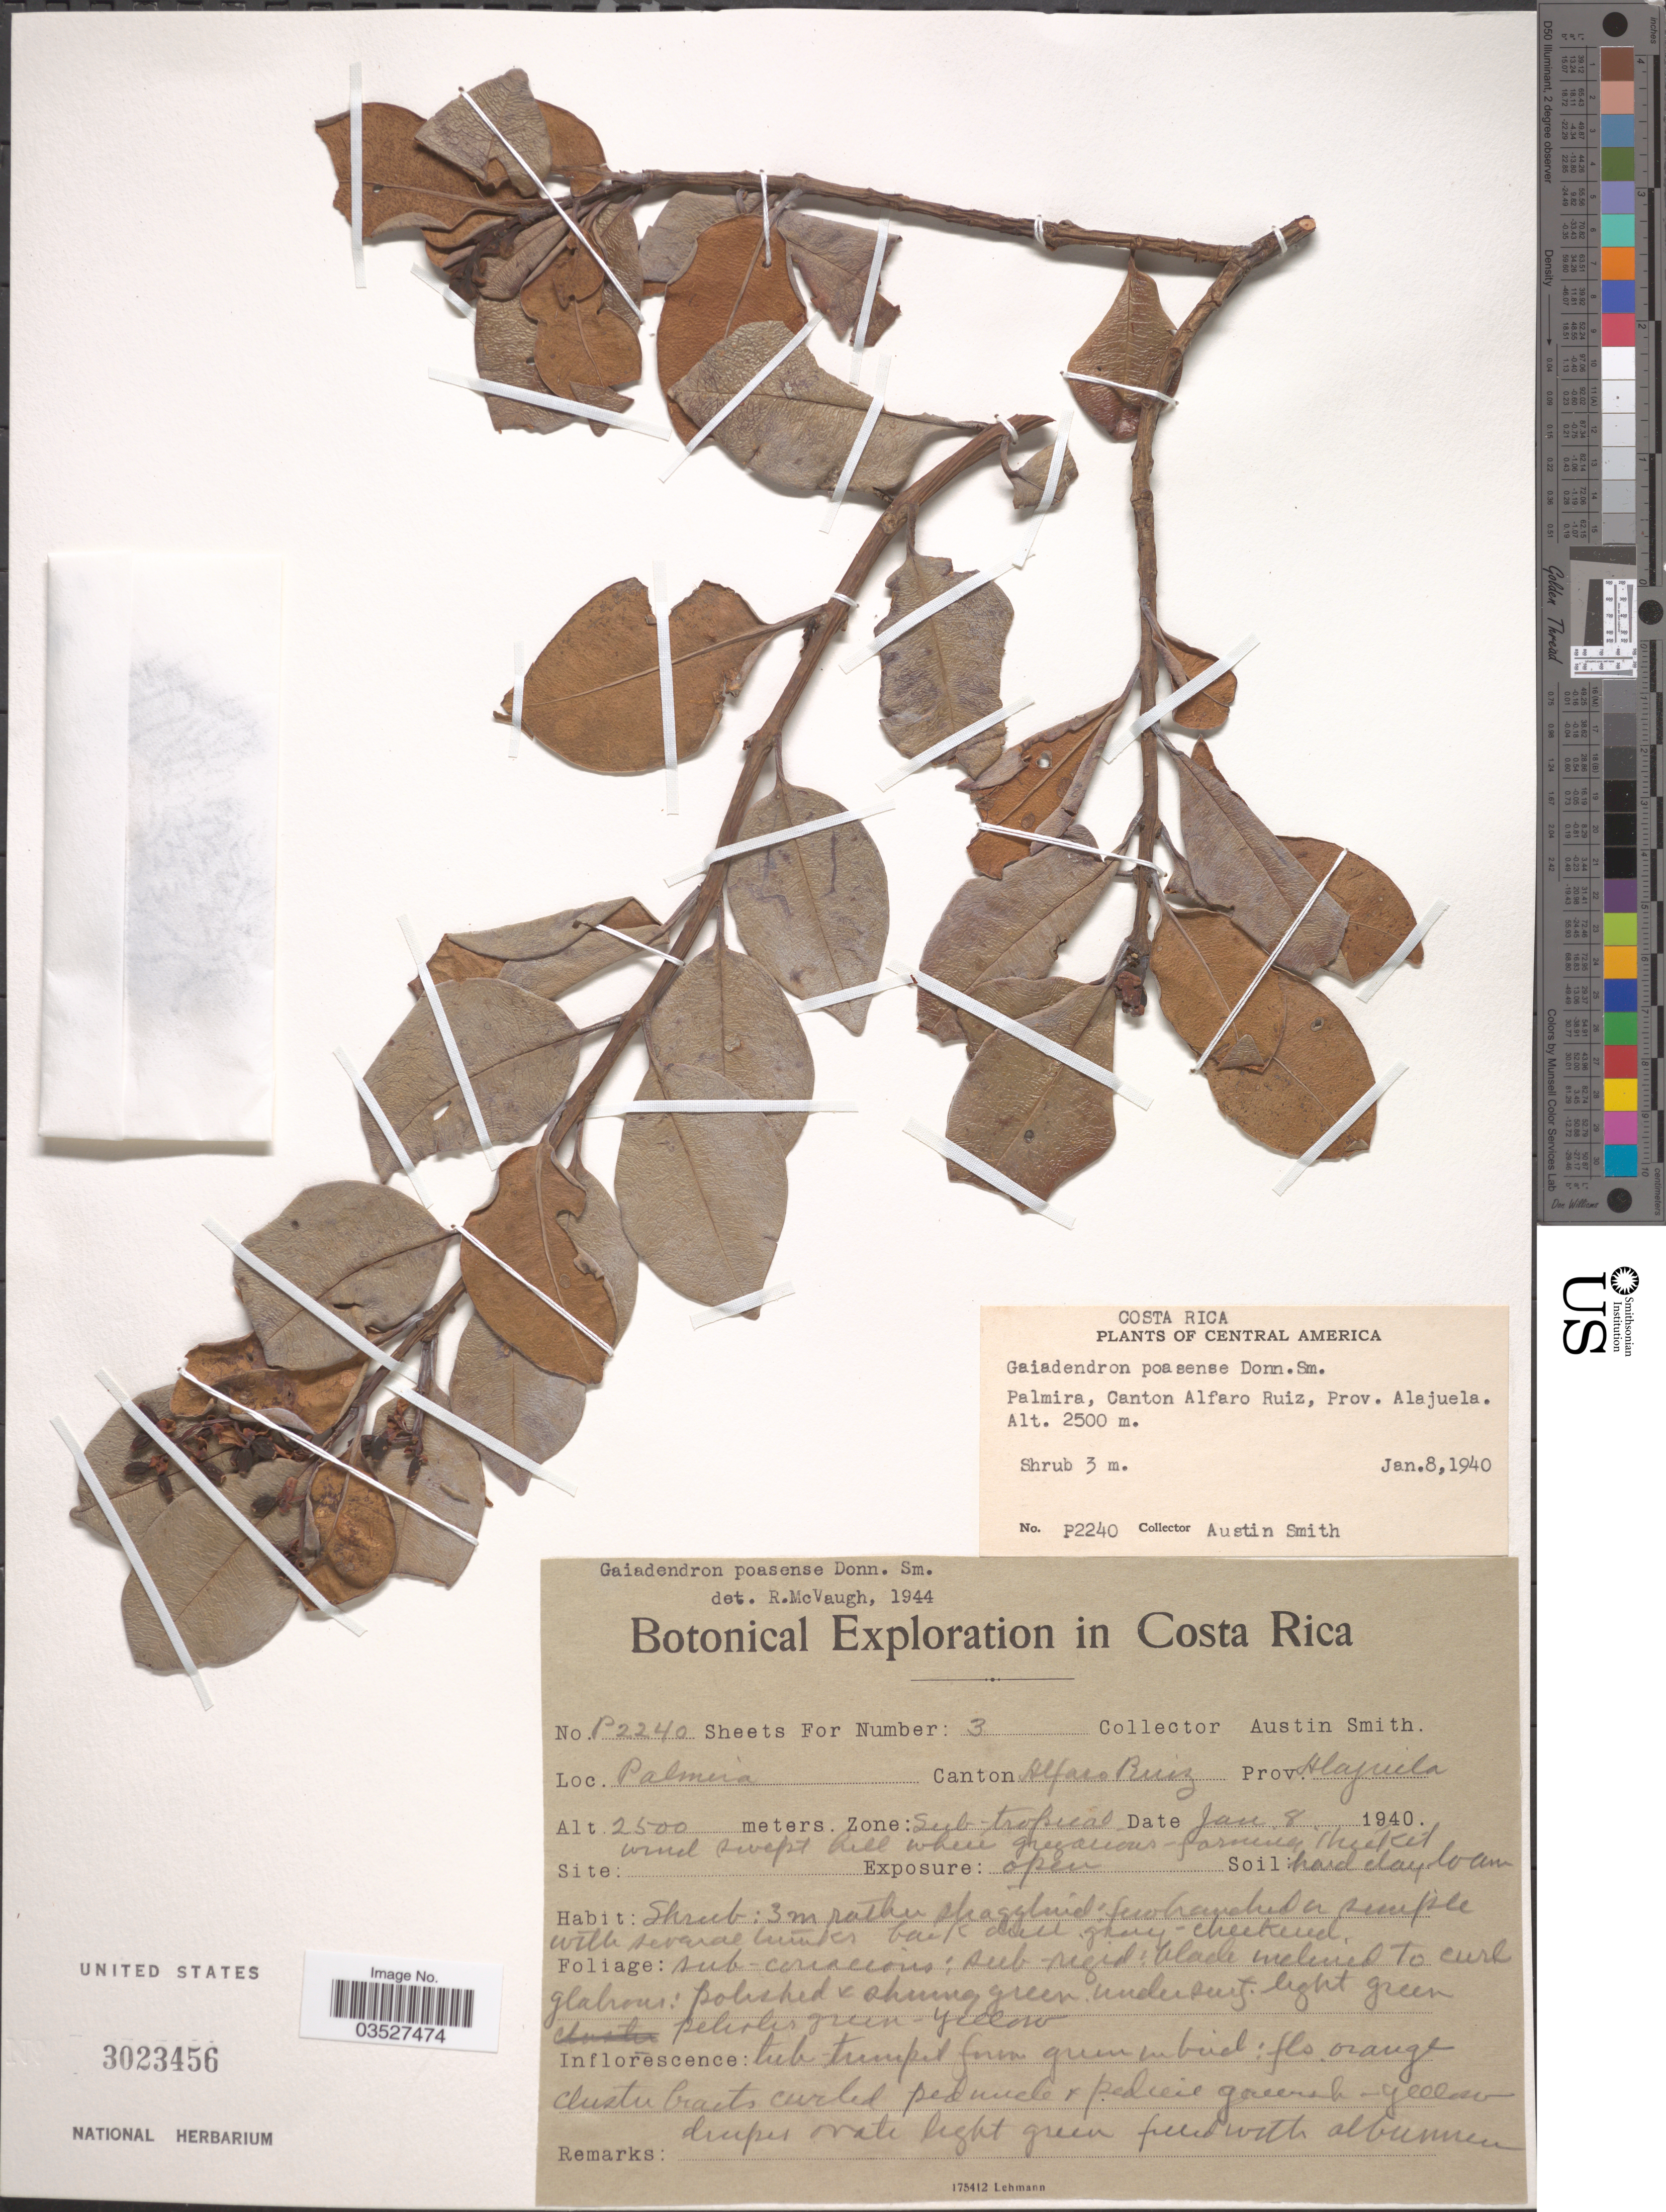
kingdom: Plantae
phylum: Tracheophyta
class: Magnoliopsida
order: Santalales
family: Loranthaceae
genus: Gaiadendron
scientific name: Gaiadendron punctatum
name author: (Ruiz & Pav.) G. Don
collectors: Aust P. Smith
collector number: P2240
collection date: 1940-01-08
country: Costa Rica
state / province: Alajuela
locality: Palmira, Canton Alfaro Ruiz. Zone: Sub-tropical.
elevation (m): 2500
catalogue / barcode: US 3023456